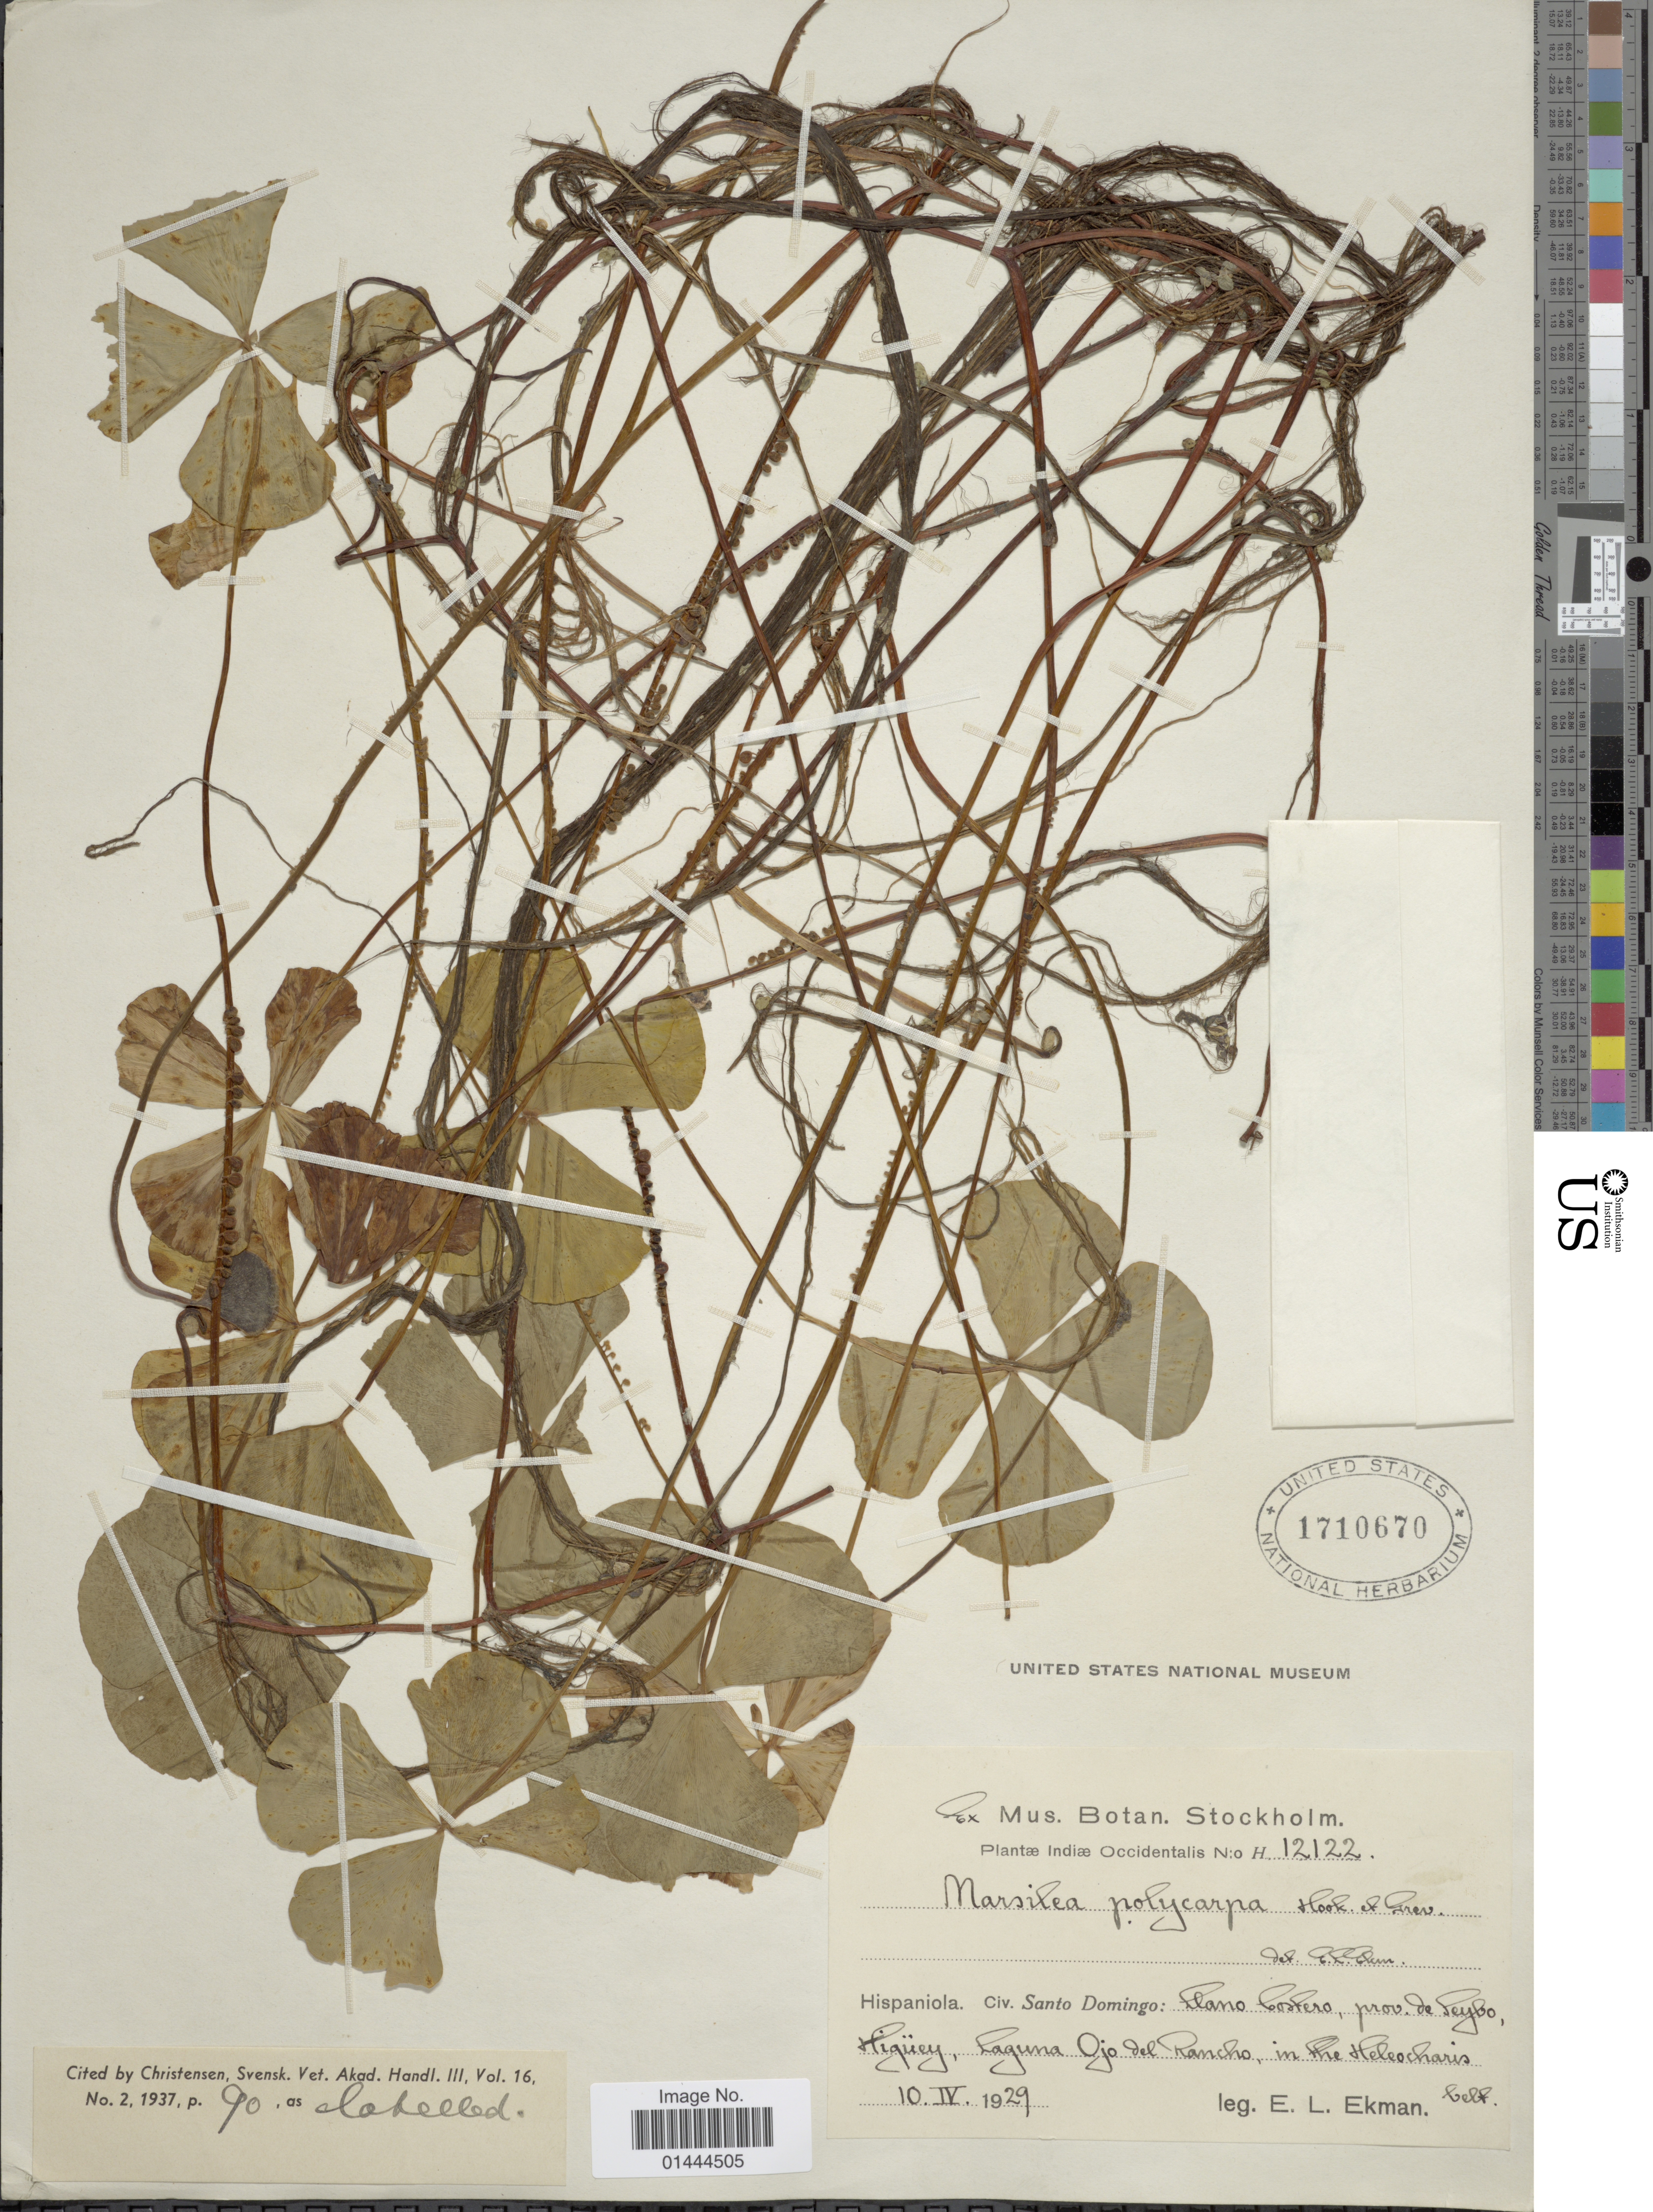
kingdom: Plantae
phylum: Tracheophyta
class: Polypodiopsida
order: Salviniales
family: Marsileaceae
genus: Marsilea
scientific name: Marsilea polycarpa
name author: Hook. & Grev.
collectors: E. L. Ekman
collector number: H12122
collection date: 1929-04-10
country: Dominican Republic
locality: Hispaniola, Civ. Santo Domingo, Llano Costero, Prov. de Seybo, Higuey, Laguna Ojo del Rancho, in the Heleocharis .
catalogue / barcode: US 1710670